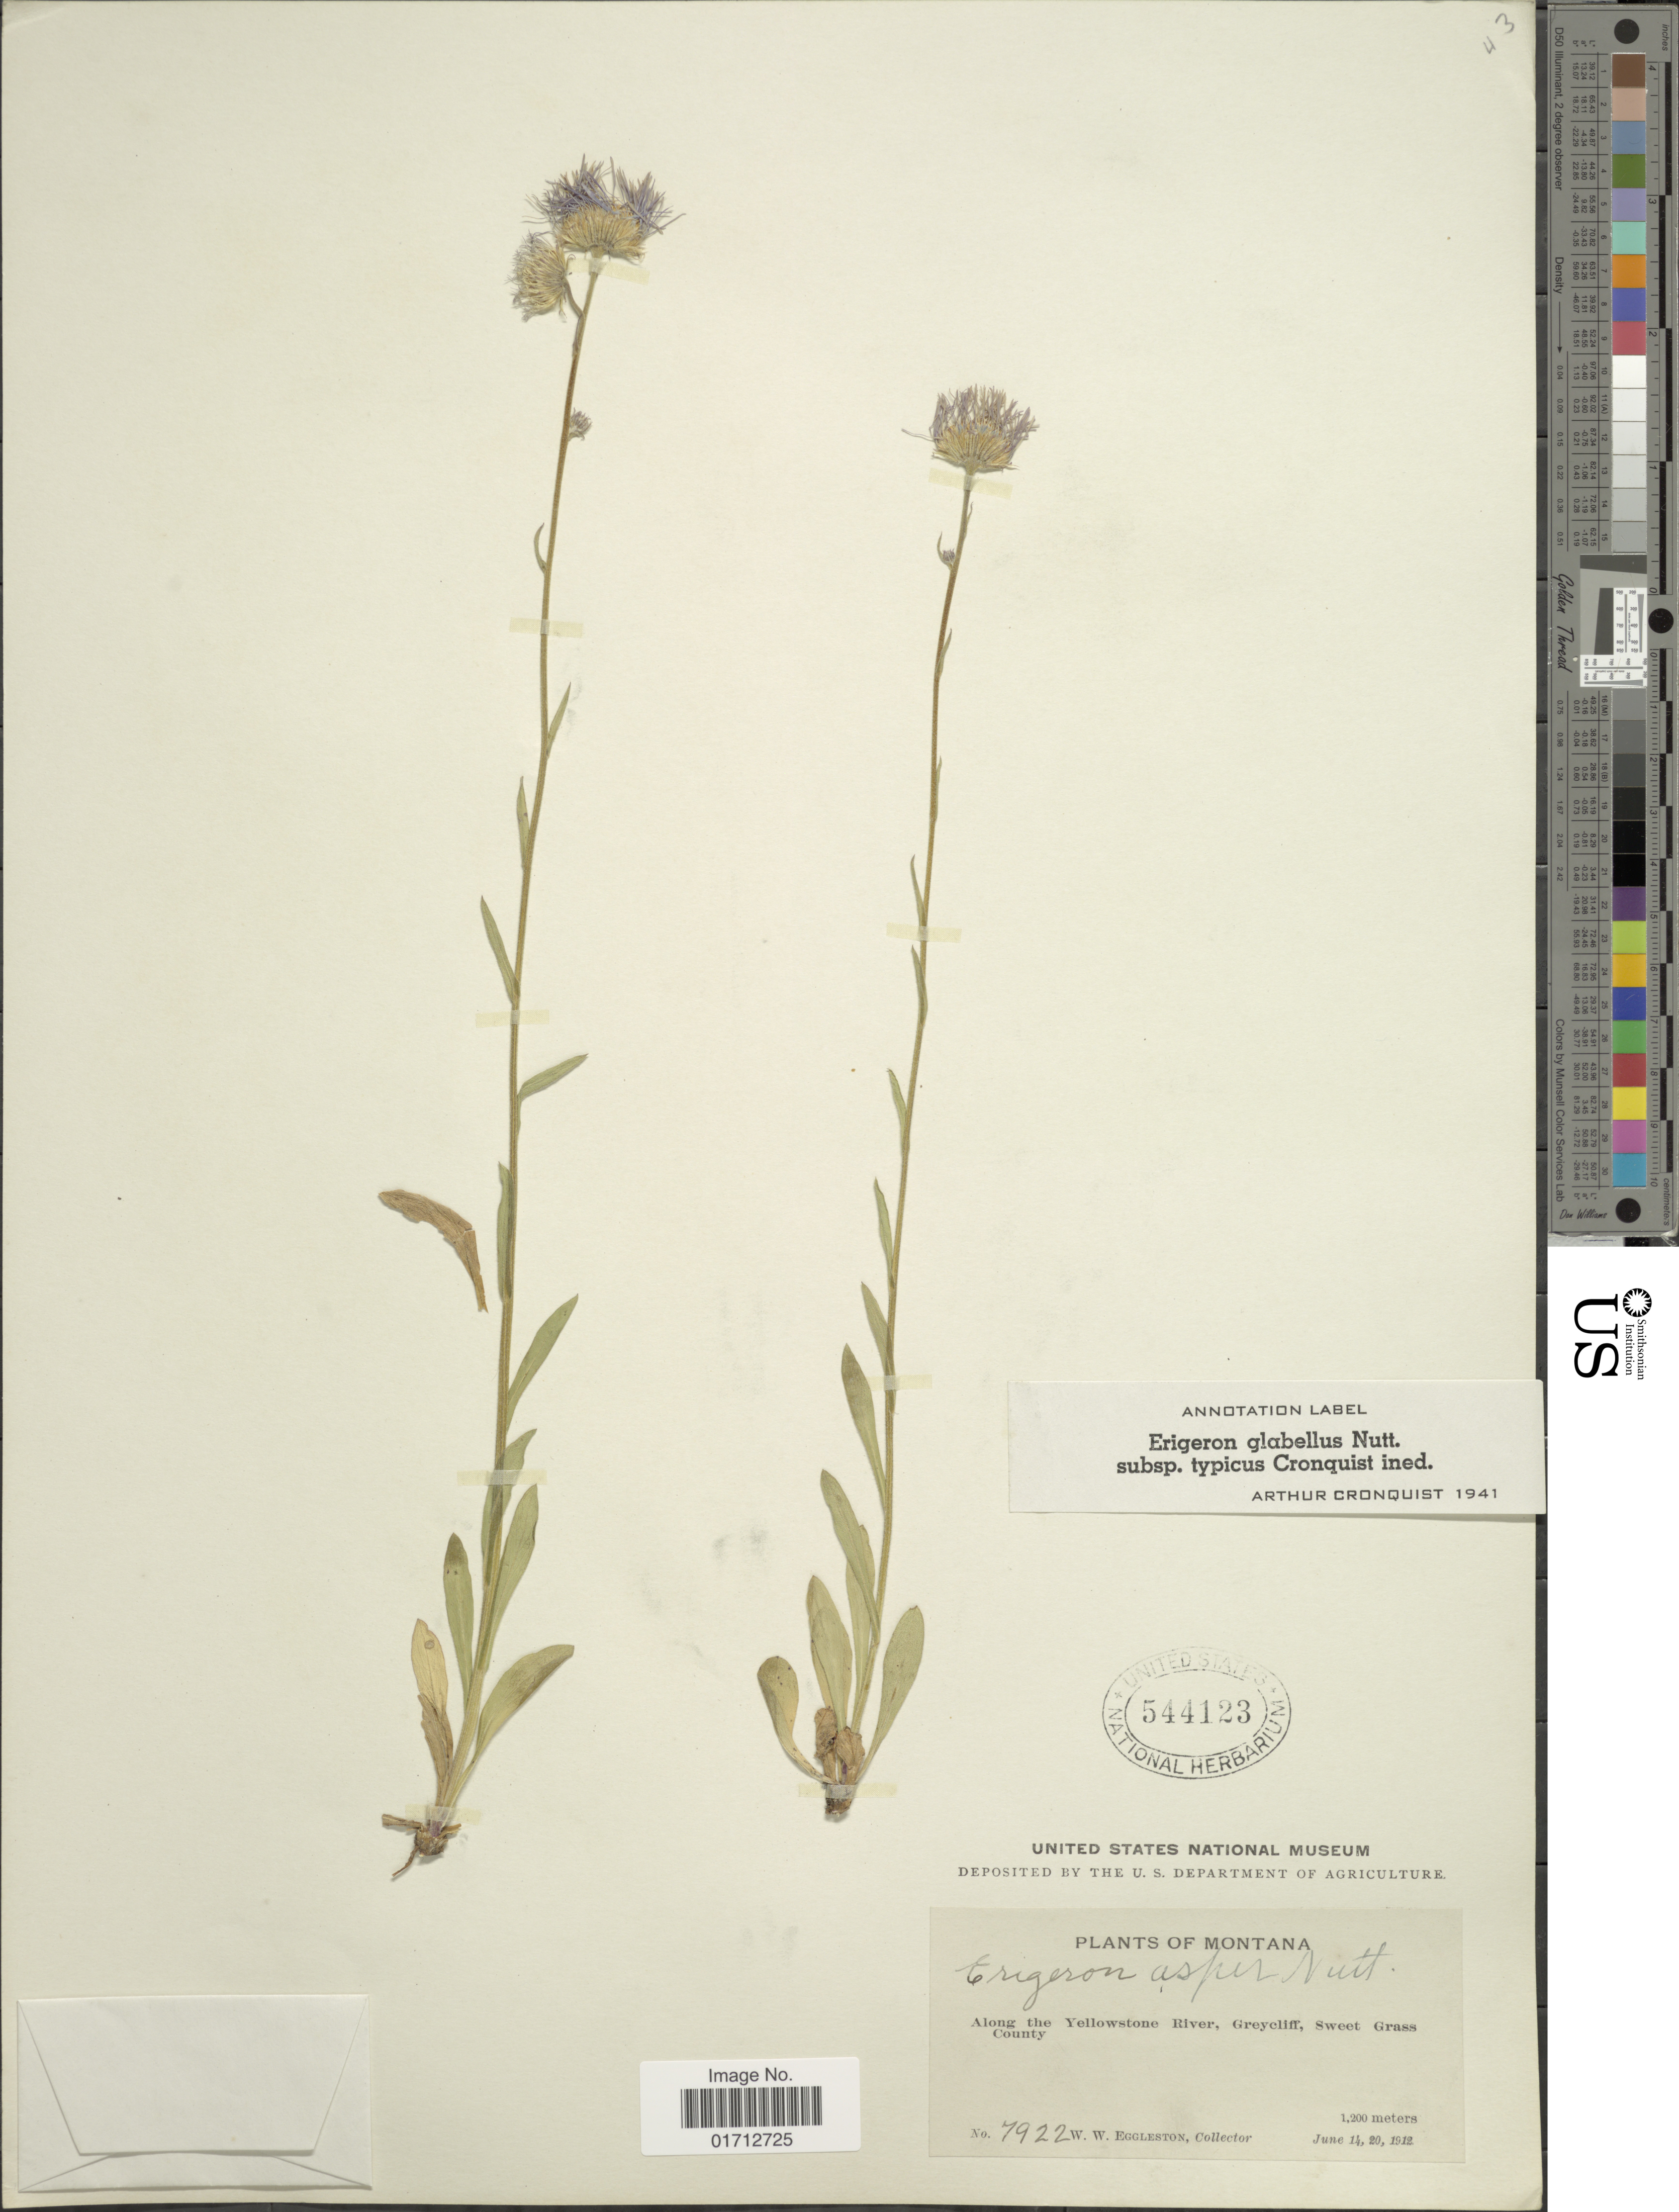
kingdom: Plantae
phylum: Tracheophyta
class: Magnoliopsida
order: Asterales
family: Asteraceae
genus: Erigeron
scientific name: Erigeron glabellus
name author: Nutt.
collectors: W. W. Eggleston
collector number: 7922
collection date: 1912-06-14/1912-06-20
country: United States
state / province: Montana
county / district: Sweet Grass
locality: Along the Yellowstone River, Greycliff .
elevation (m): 1200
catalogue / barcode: US 544123